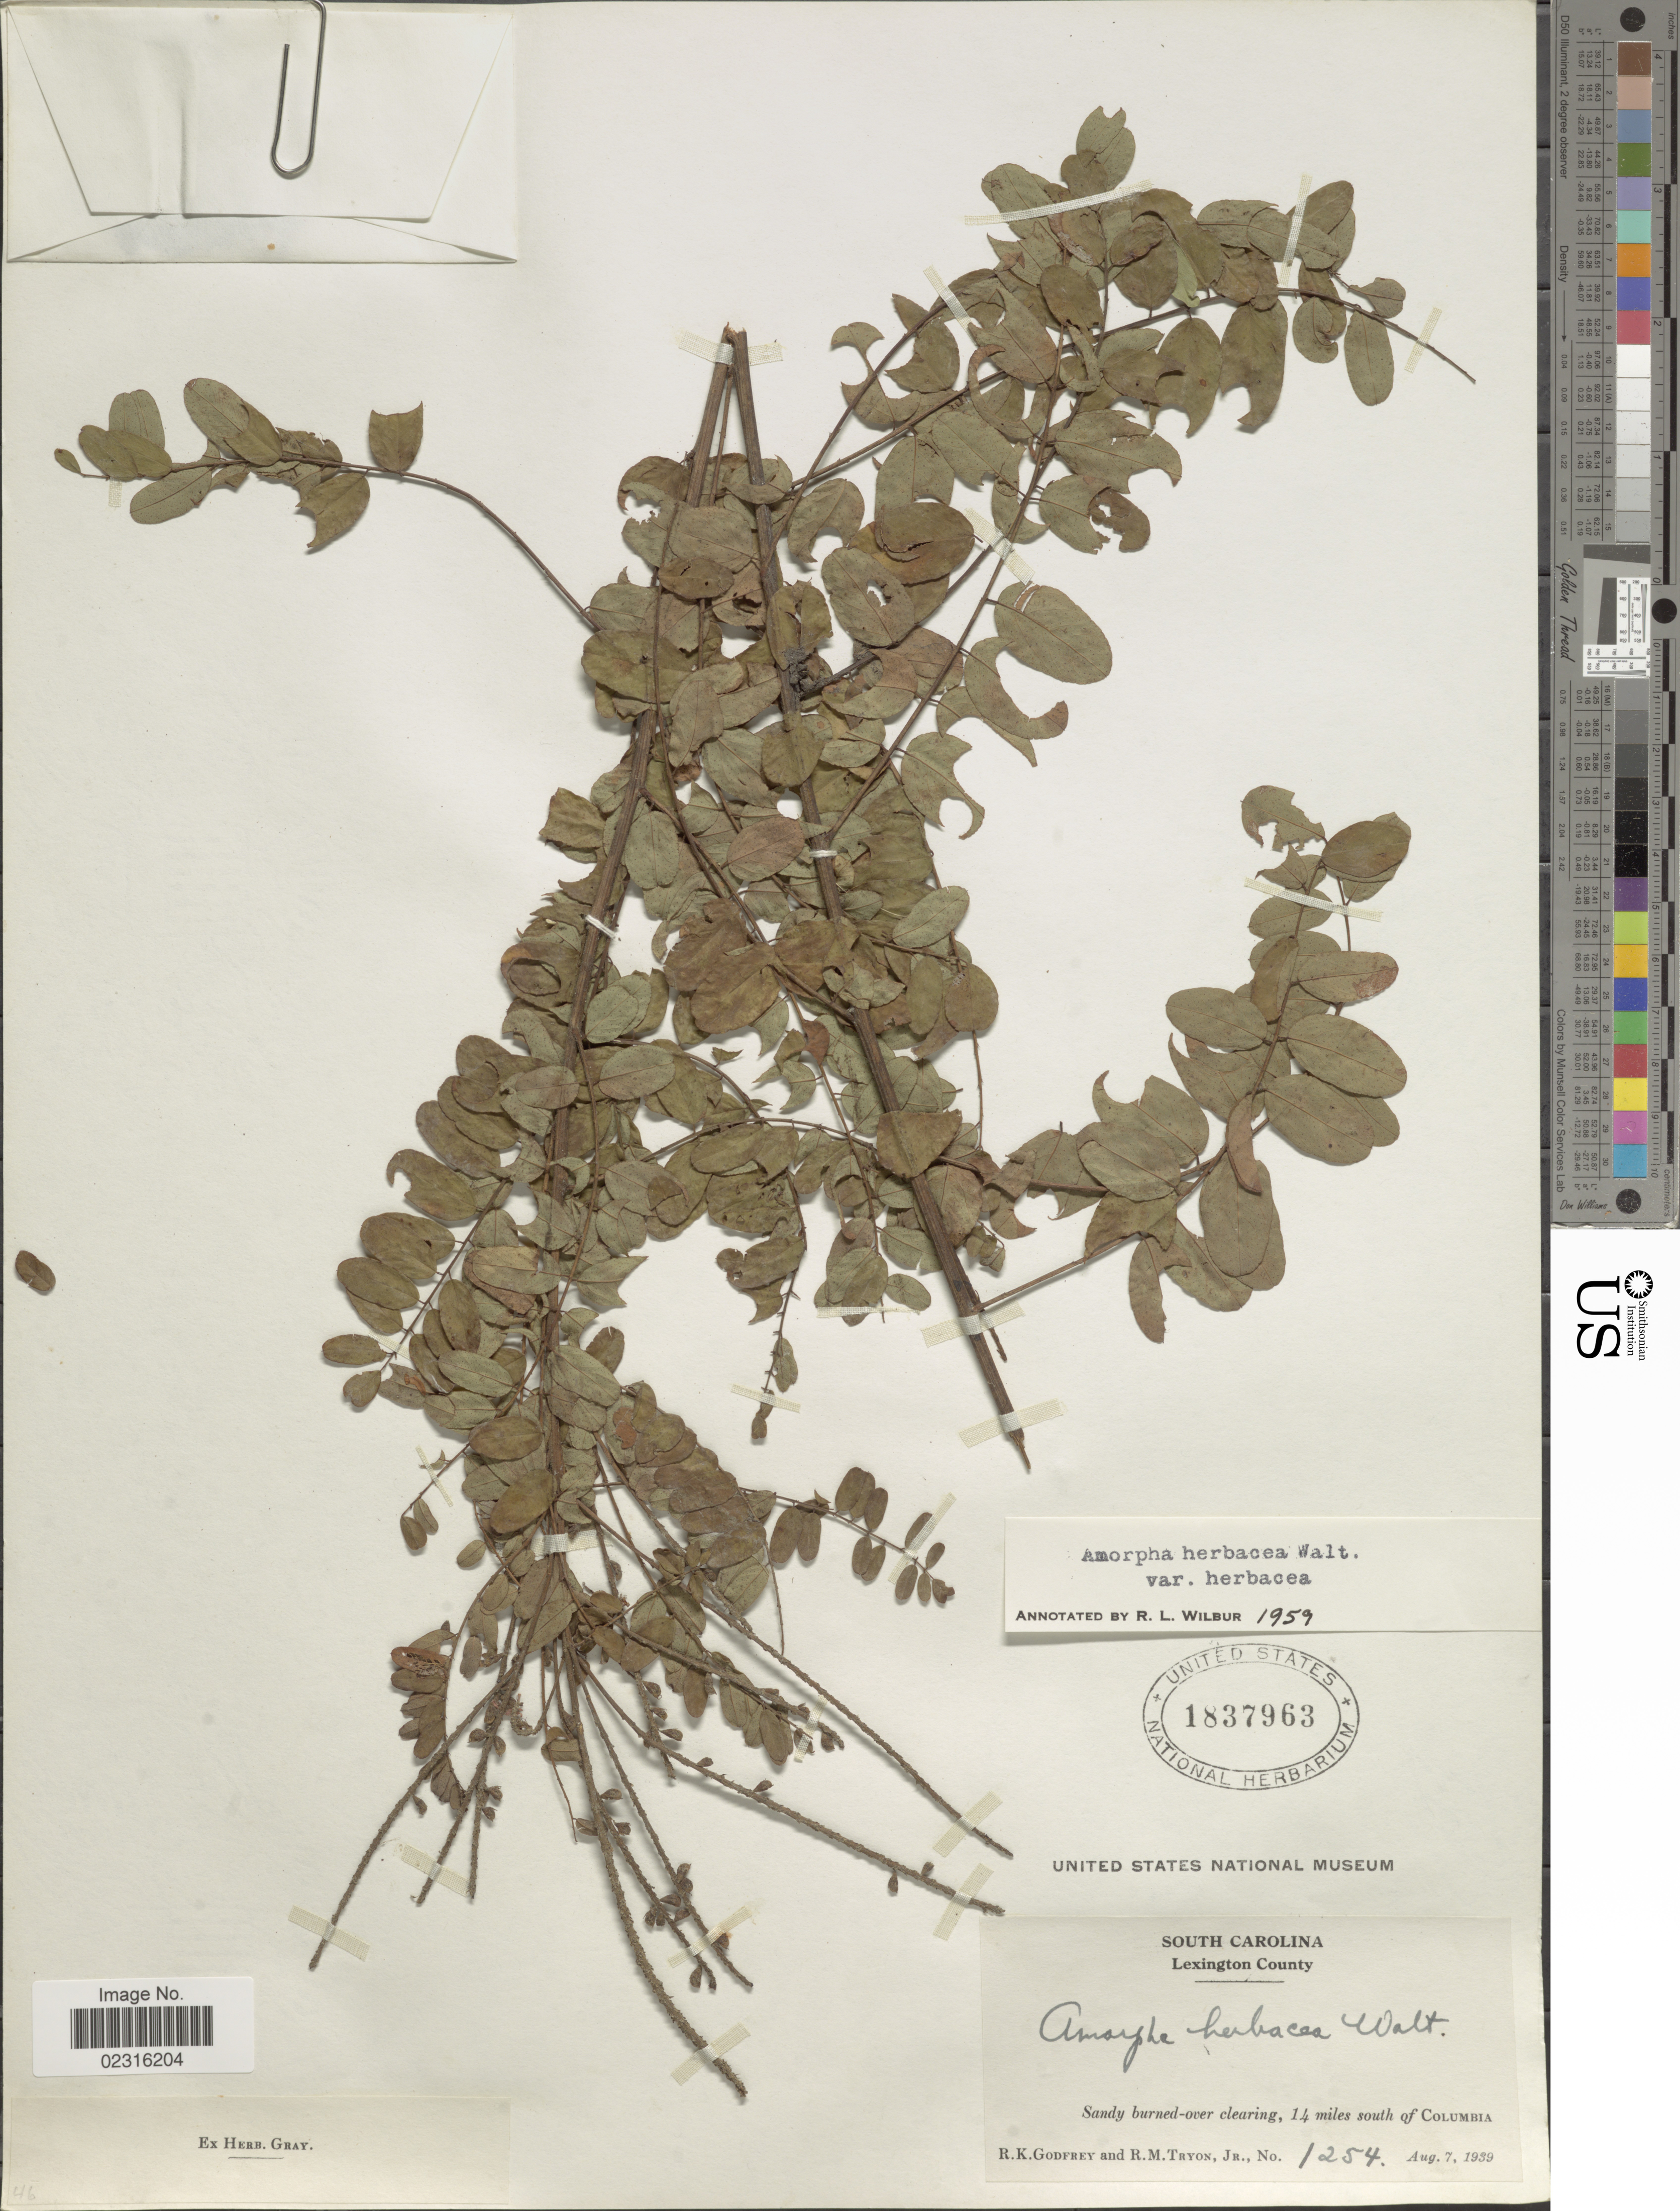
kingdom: Plantae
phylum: Tracheophyta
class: Magnoliopsida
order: Fabales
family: Fabaceae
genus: Amorpha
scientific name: Amorpha herbacea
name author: Schltdl.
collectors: R. K. Godfrey & R. M. Tryon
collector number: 1254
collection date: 1939-08-07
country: United States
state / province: South Carolina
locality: Lexington County, sandy burned-over clearing, 14 miles south of Columbia.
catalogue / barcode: US 1837963